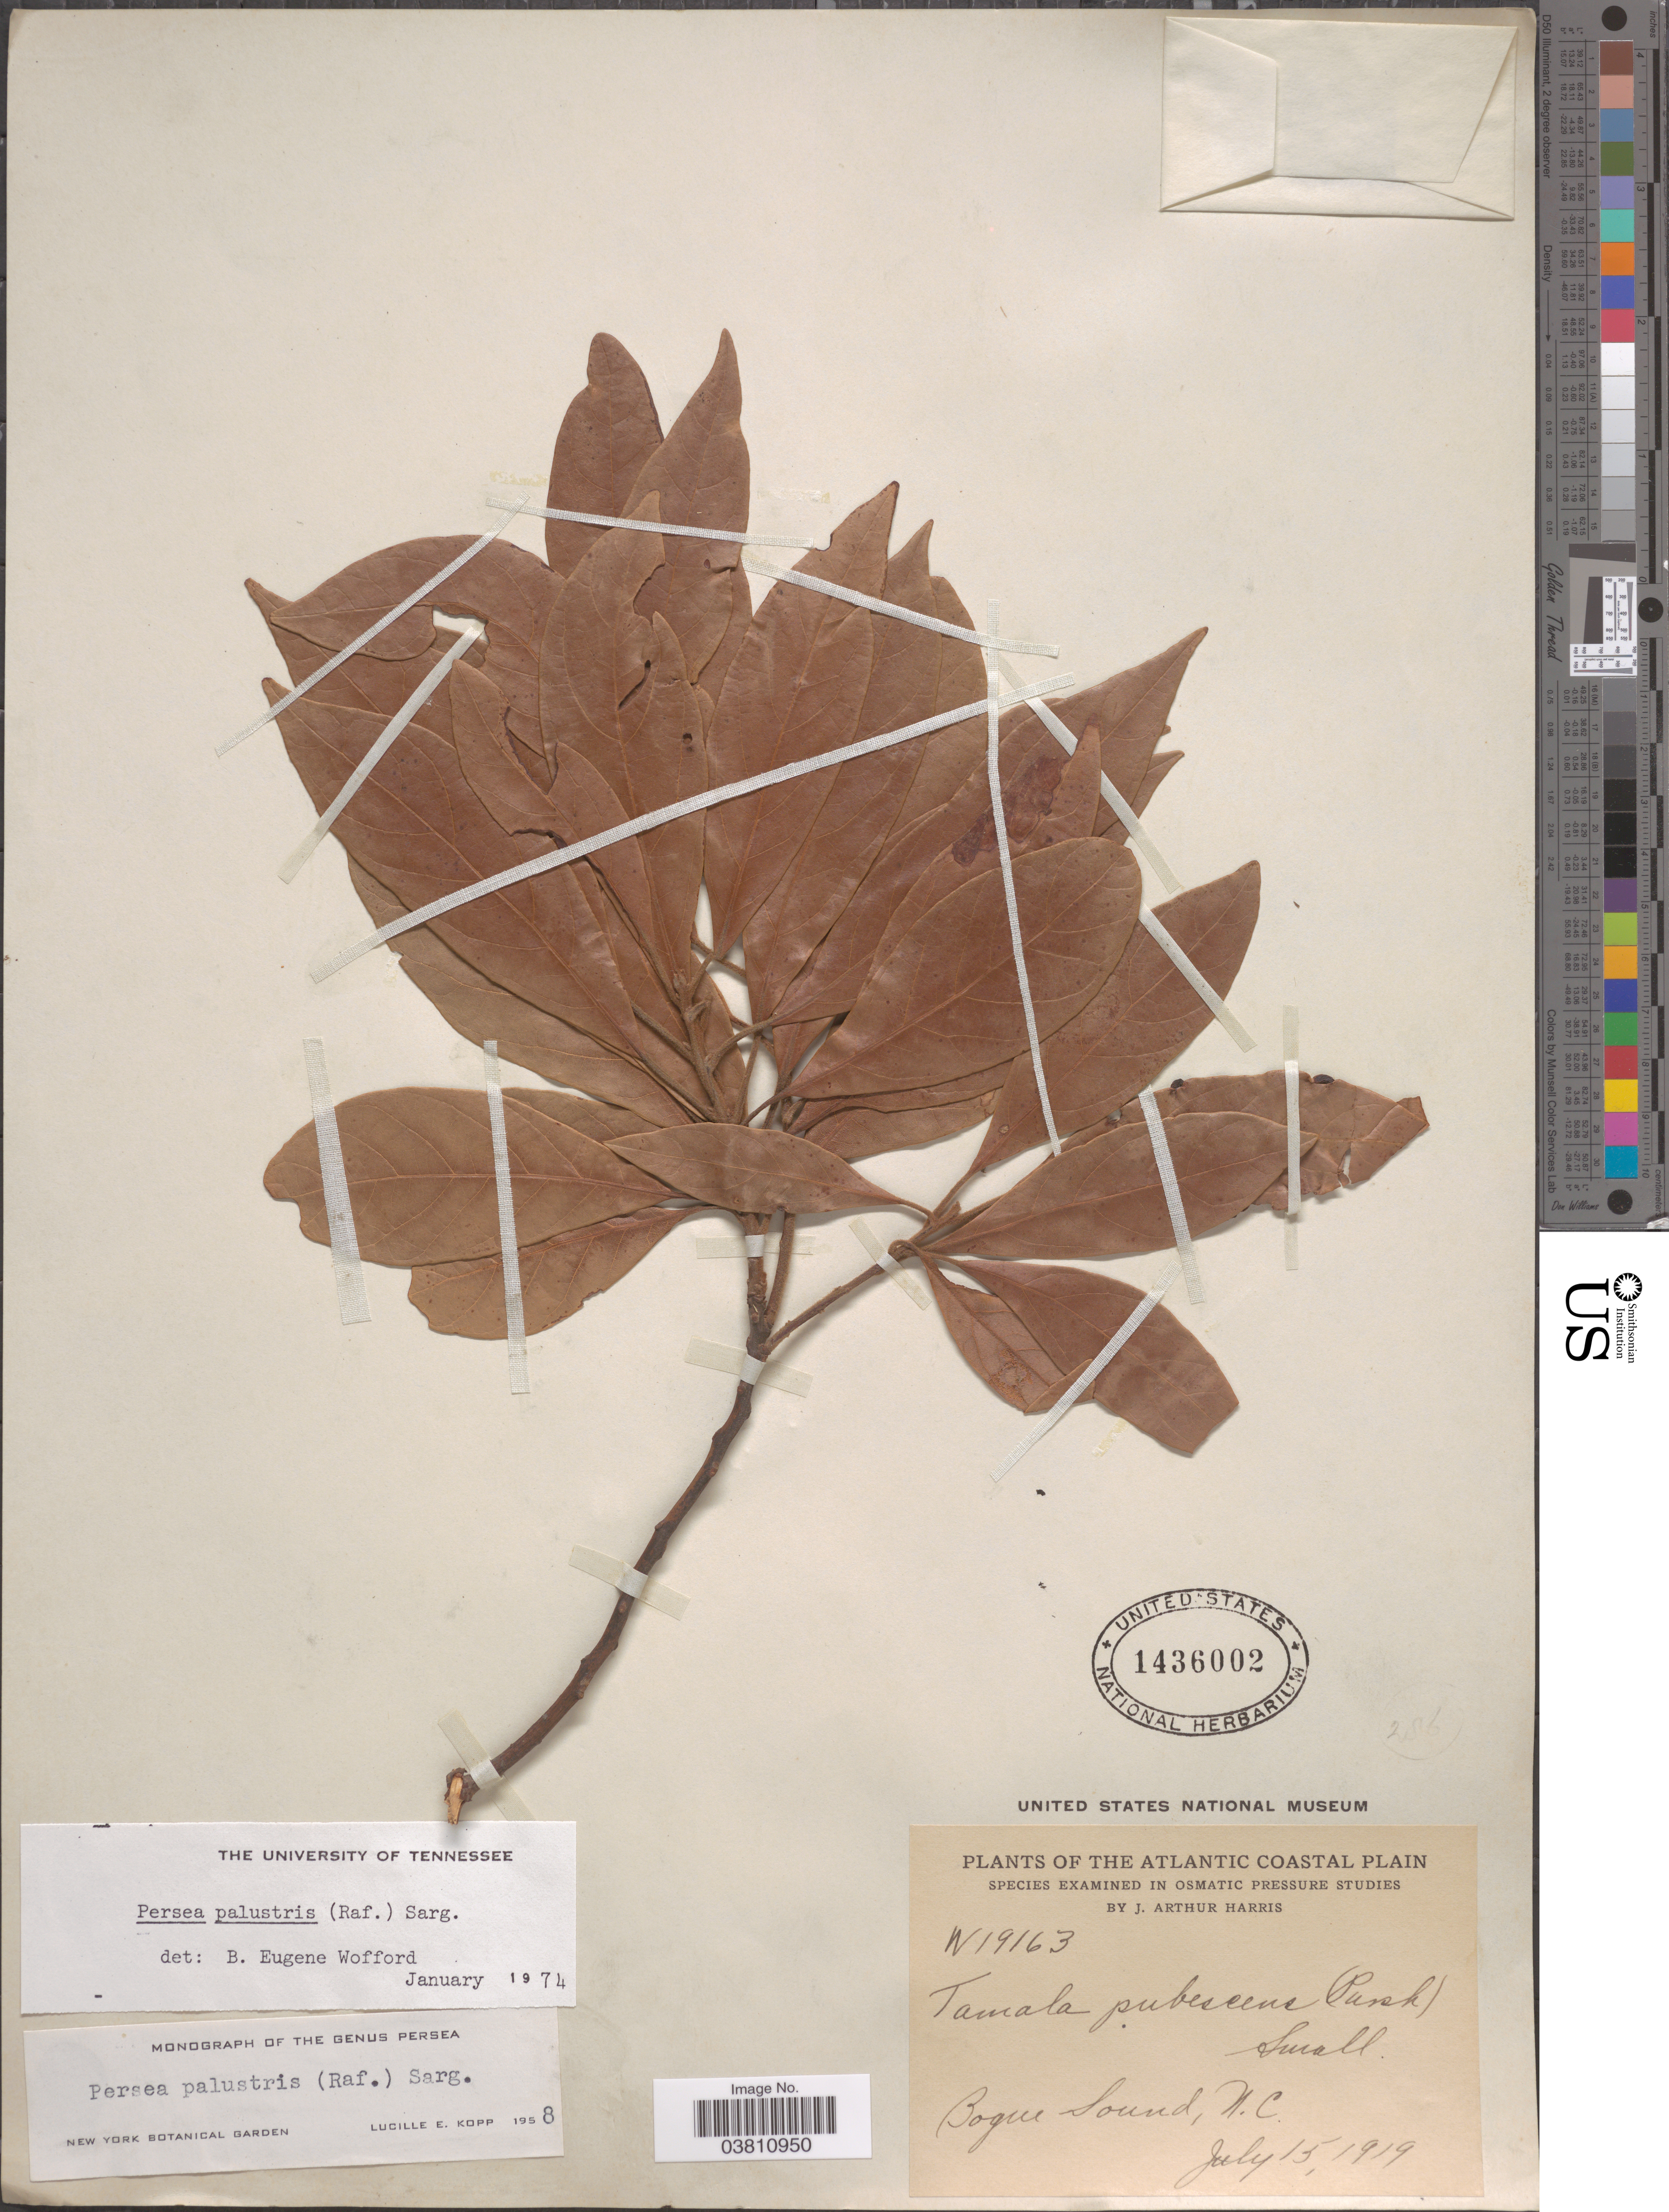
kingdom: Plantae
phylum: Tracheophyta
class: Magnoliopsida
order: Laurales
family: Lauraceae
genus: Persea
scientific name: Persea palustris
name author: (Raf.) Sarg.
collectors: J. A. Harris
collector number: N19163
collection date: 1919-07-15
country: United States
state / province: North Carolina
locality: Atlantic Coastal Plain. Bogue Sound.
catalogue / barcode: US 1436002